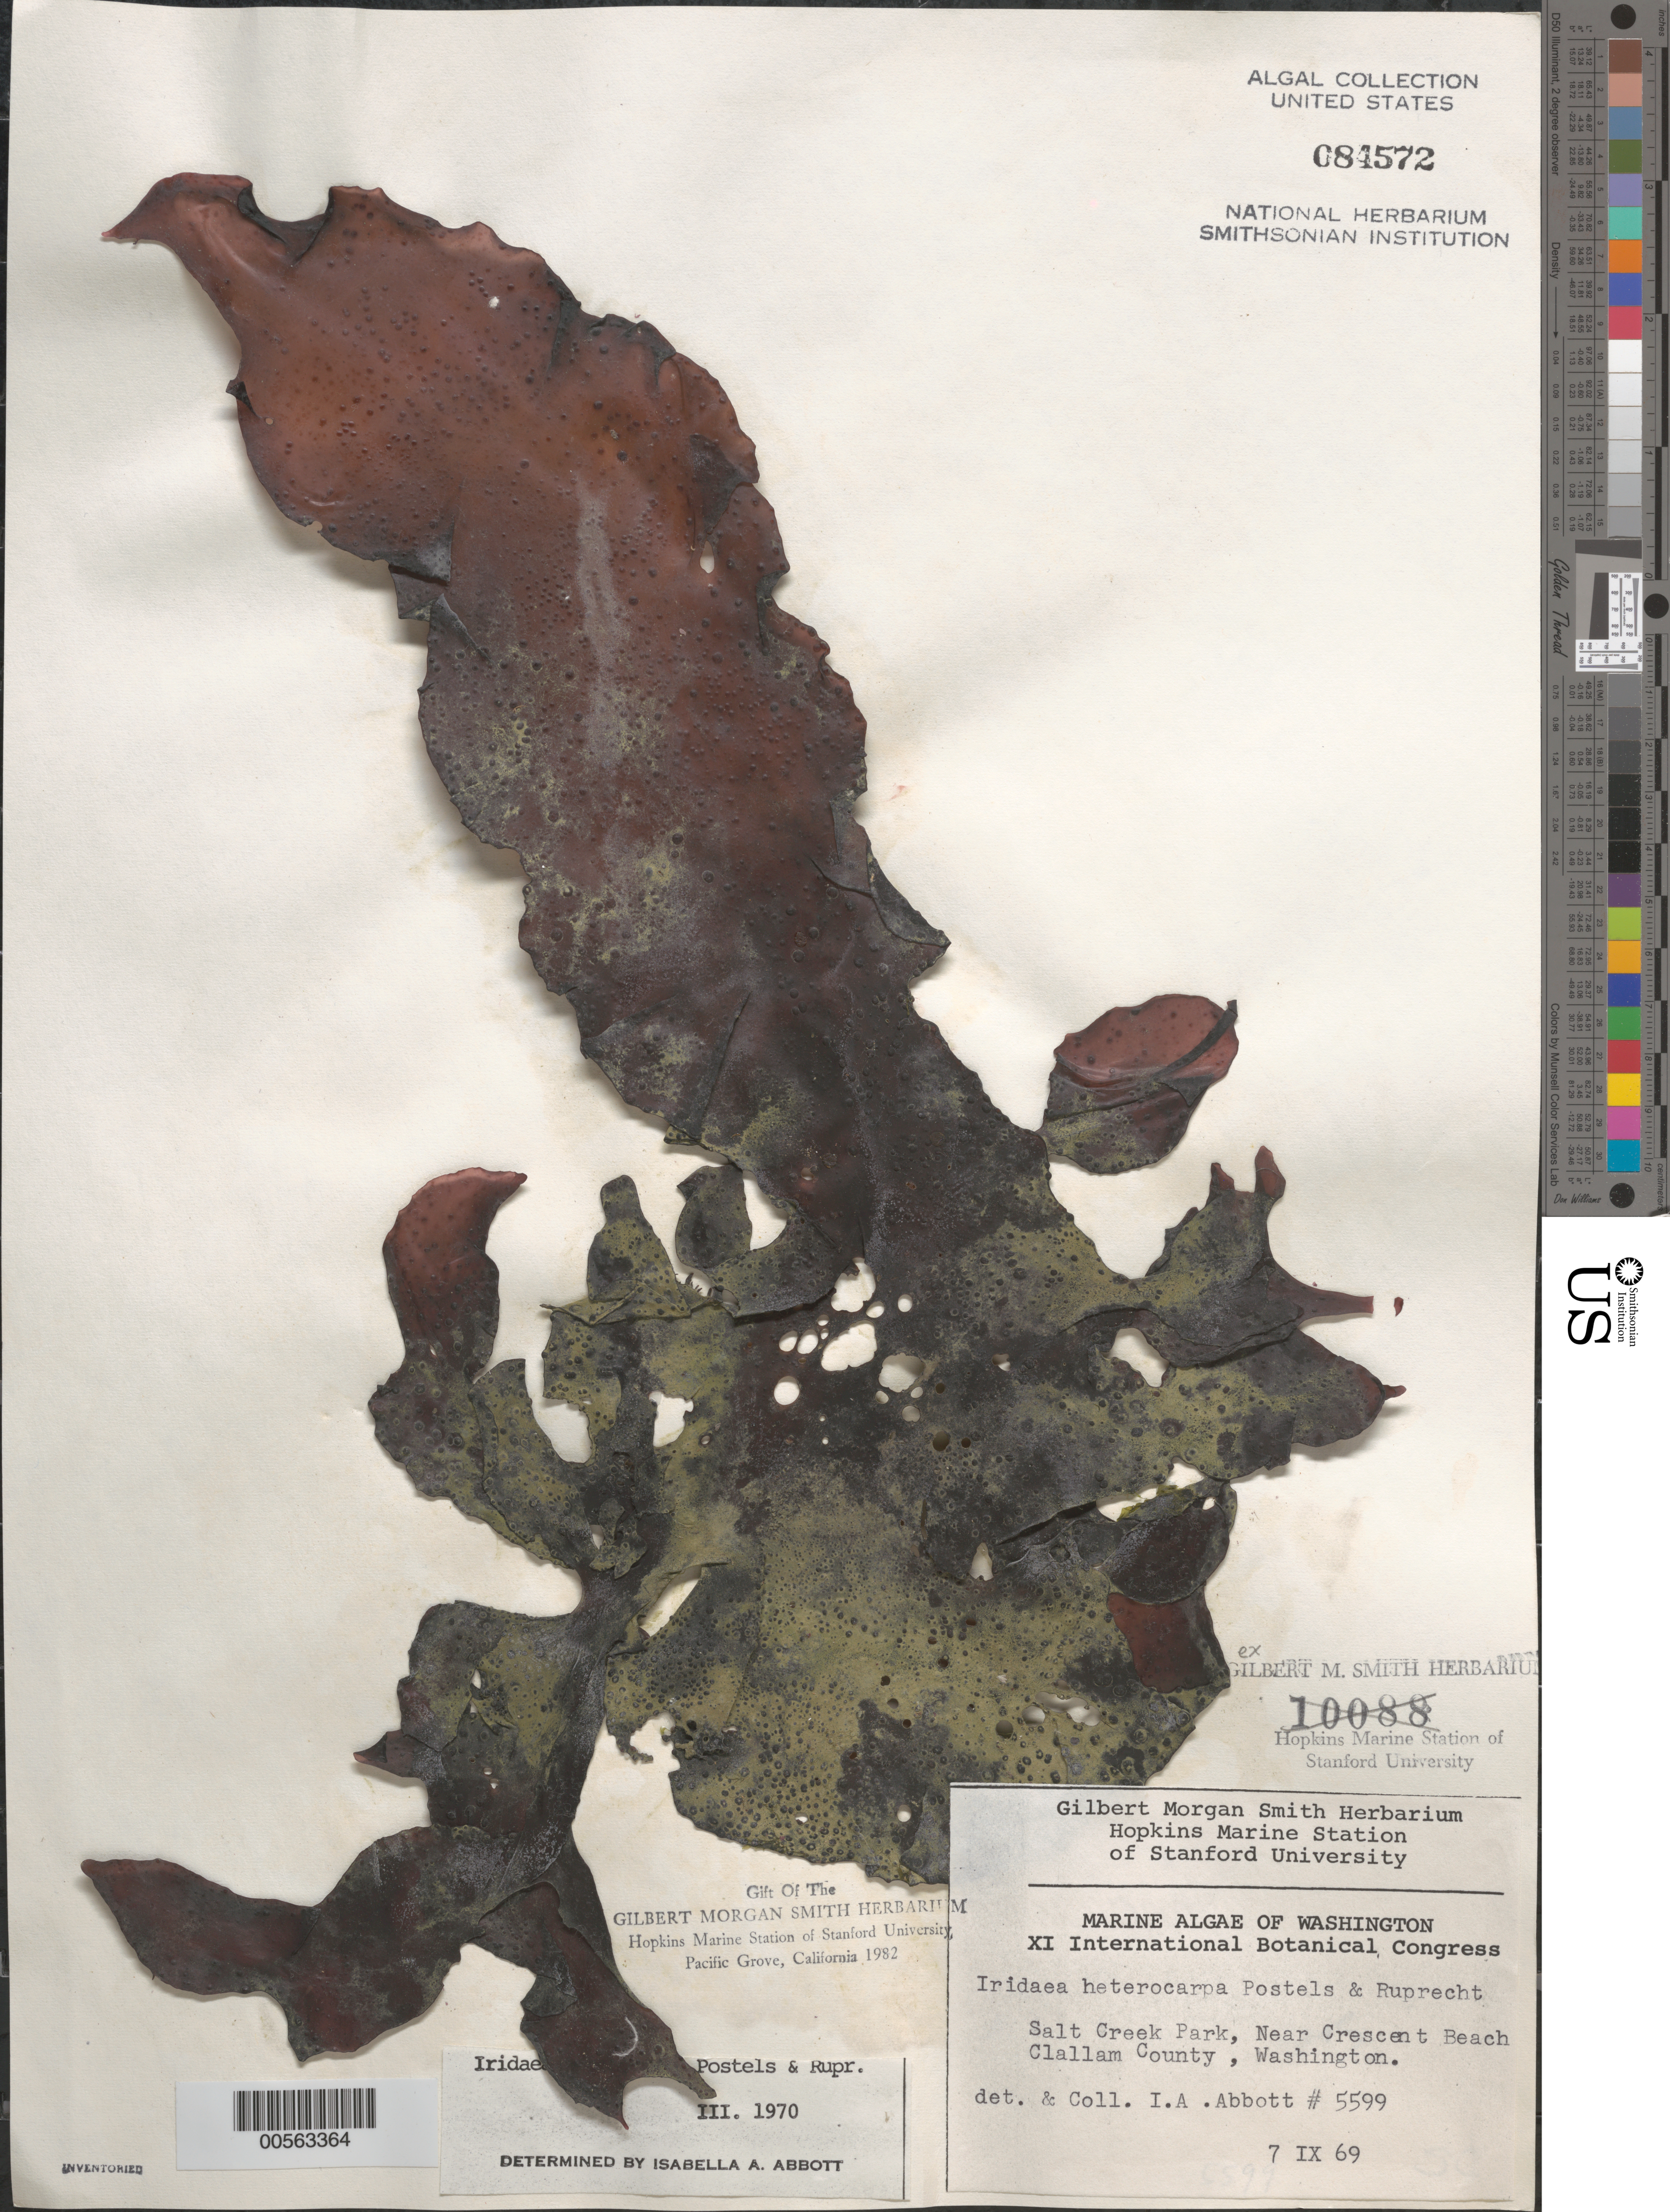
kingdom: Plantae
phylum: Rhodophyta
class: Florideophyceae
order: Gigartinales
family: Gigartinaceae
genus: Chondrus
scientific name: Chondrus crispus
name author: Stackh.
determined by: Algae name updating Project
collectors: I. A. Abbott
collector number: IAA 5599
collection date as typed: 07 Sep 1969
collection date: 1969-09-07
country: United States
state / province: Washington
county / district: Clallam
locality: Salt Creek Park, near Crescent Beach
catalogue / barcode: US 84572